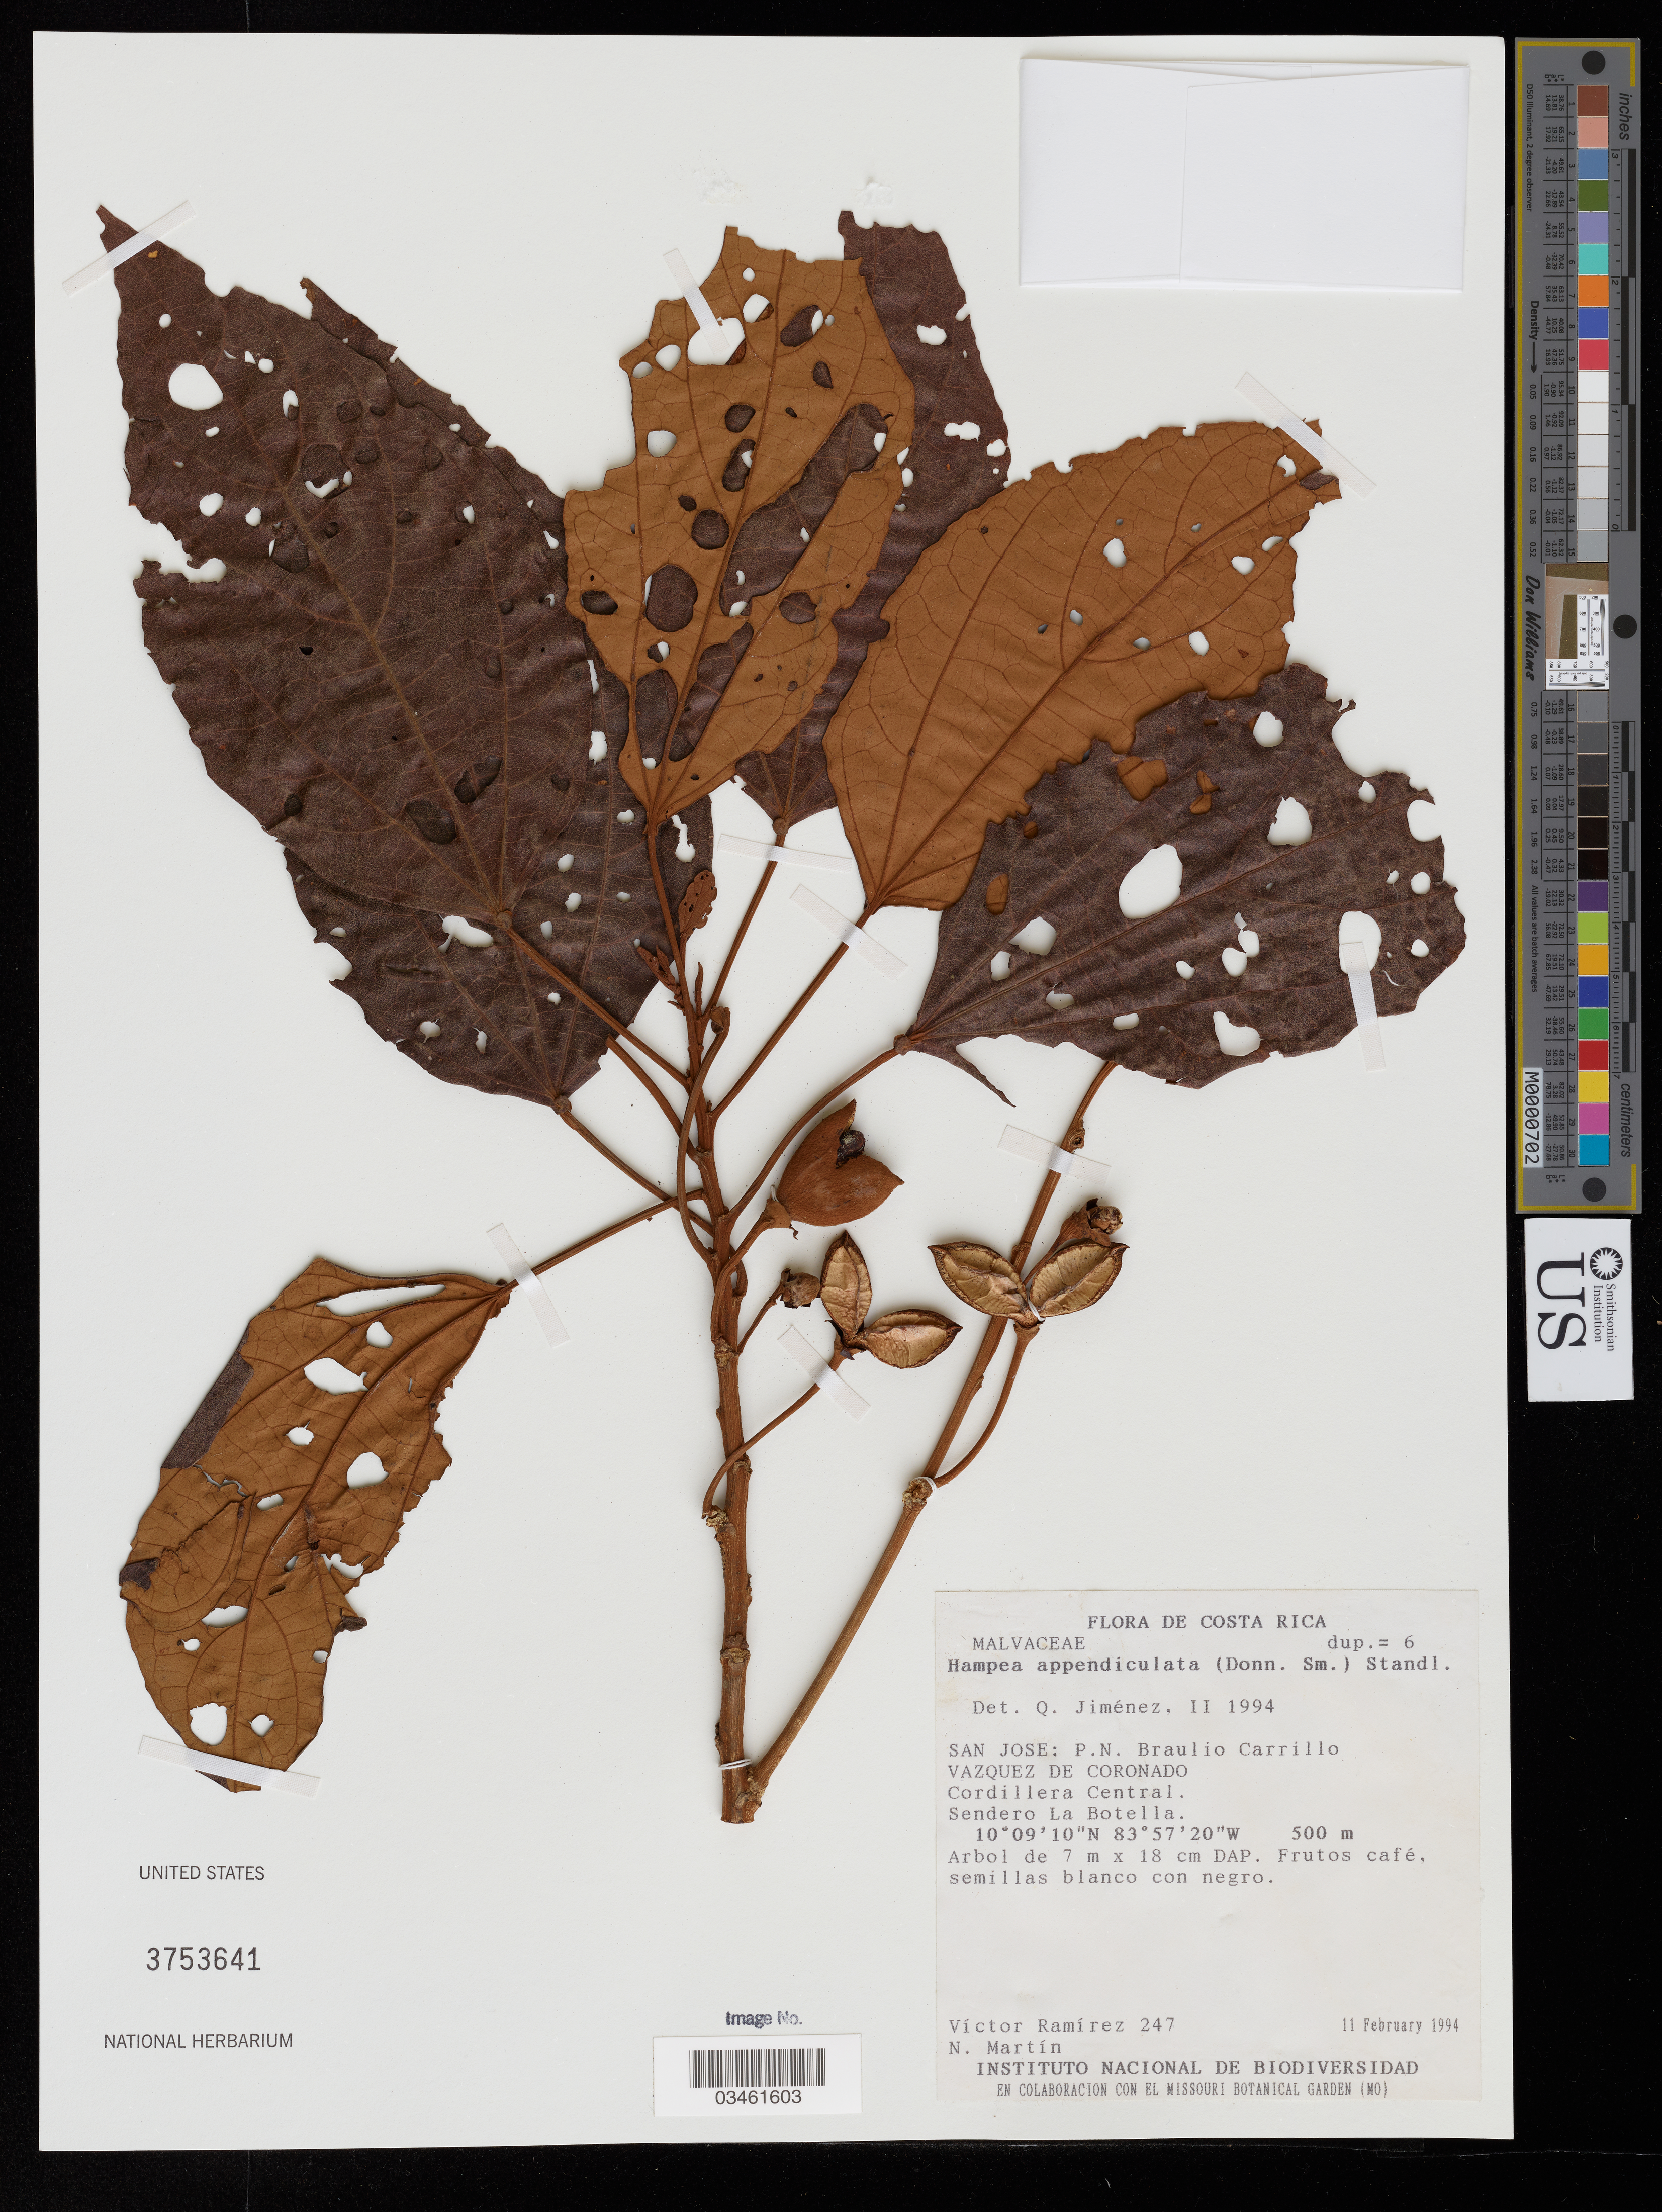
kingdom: Plantae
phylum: Tracheophyta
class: Magnoliopsida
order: Malvales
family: Malvaceae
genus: Hampea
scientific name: Hampea appendiculata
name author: (Donn. Sm.) Standl.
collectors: V. Ramirez & N. Martin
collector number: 247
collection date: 1994-02-11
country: Costa Rica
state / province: San José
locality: P.N. Braulio Carrillo Vazquez de Coronado. Cordillera Central. Sendero La Botella.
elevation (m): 500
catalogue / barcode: US 3753641